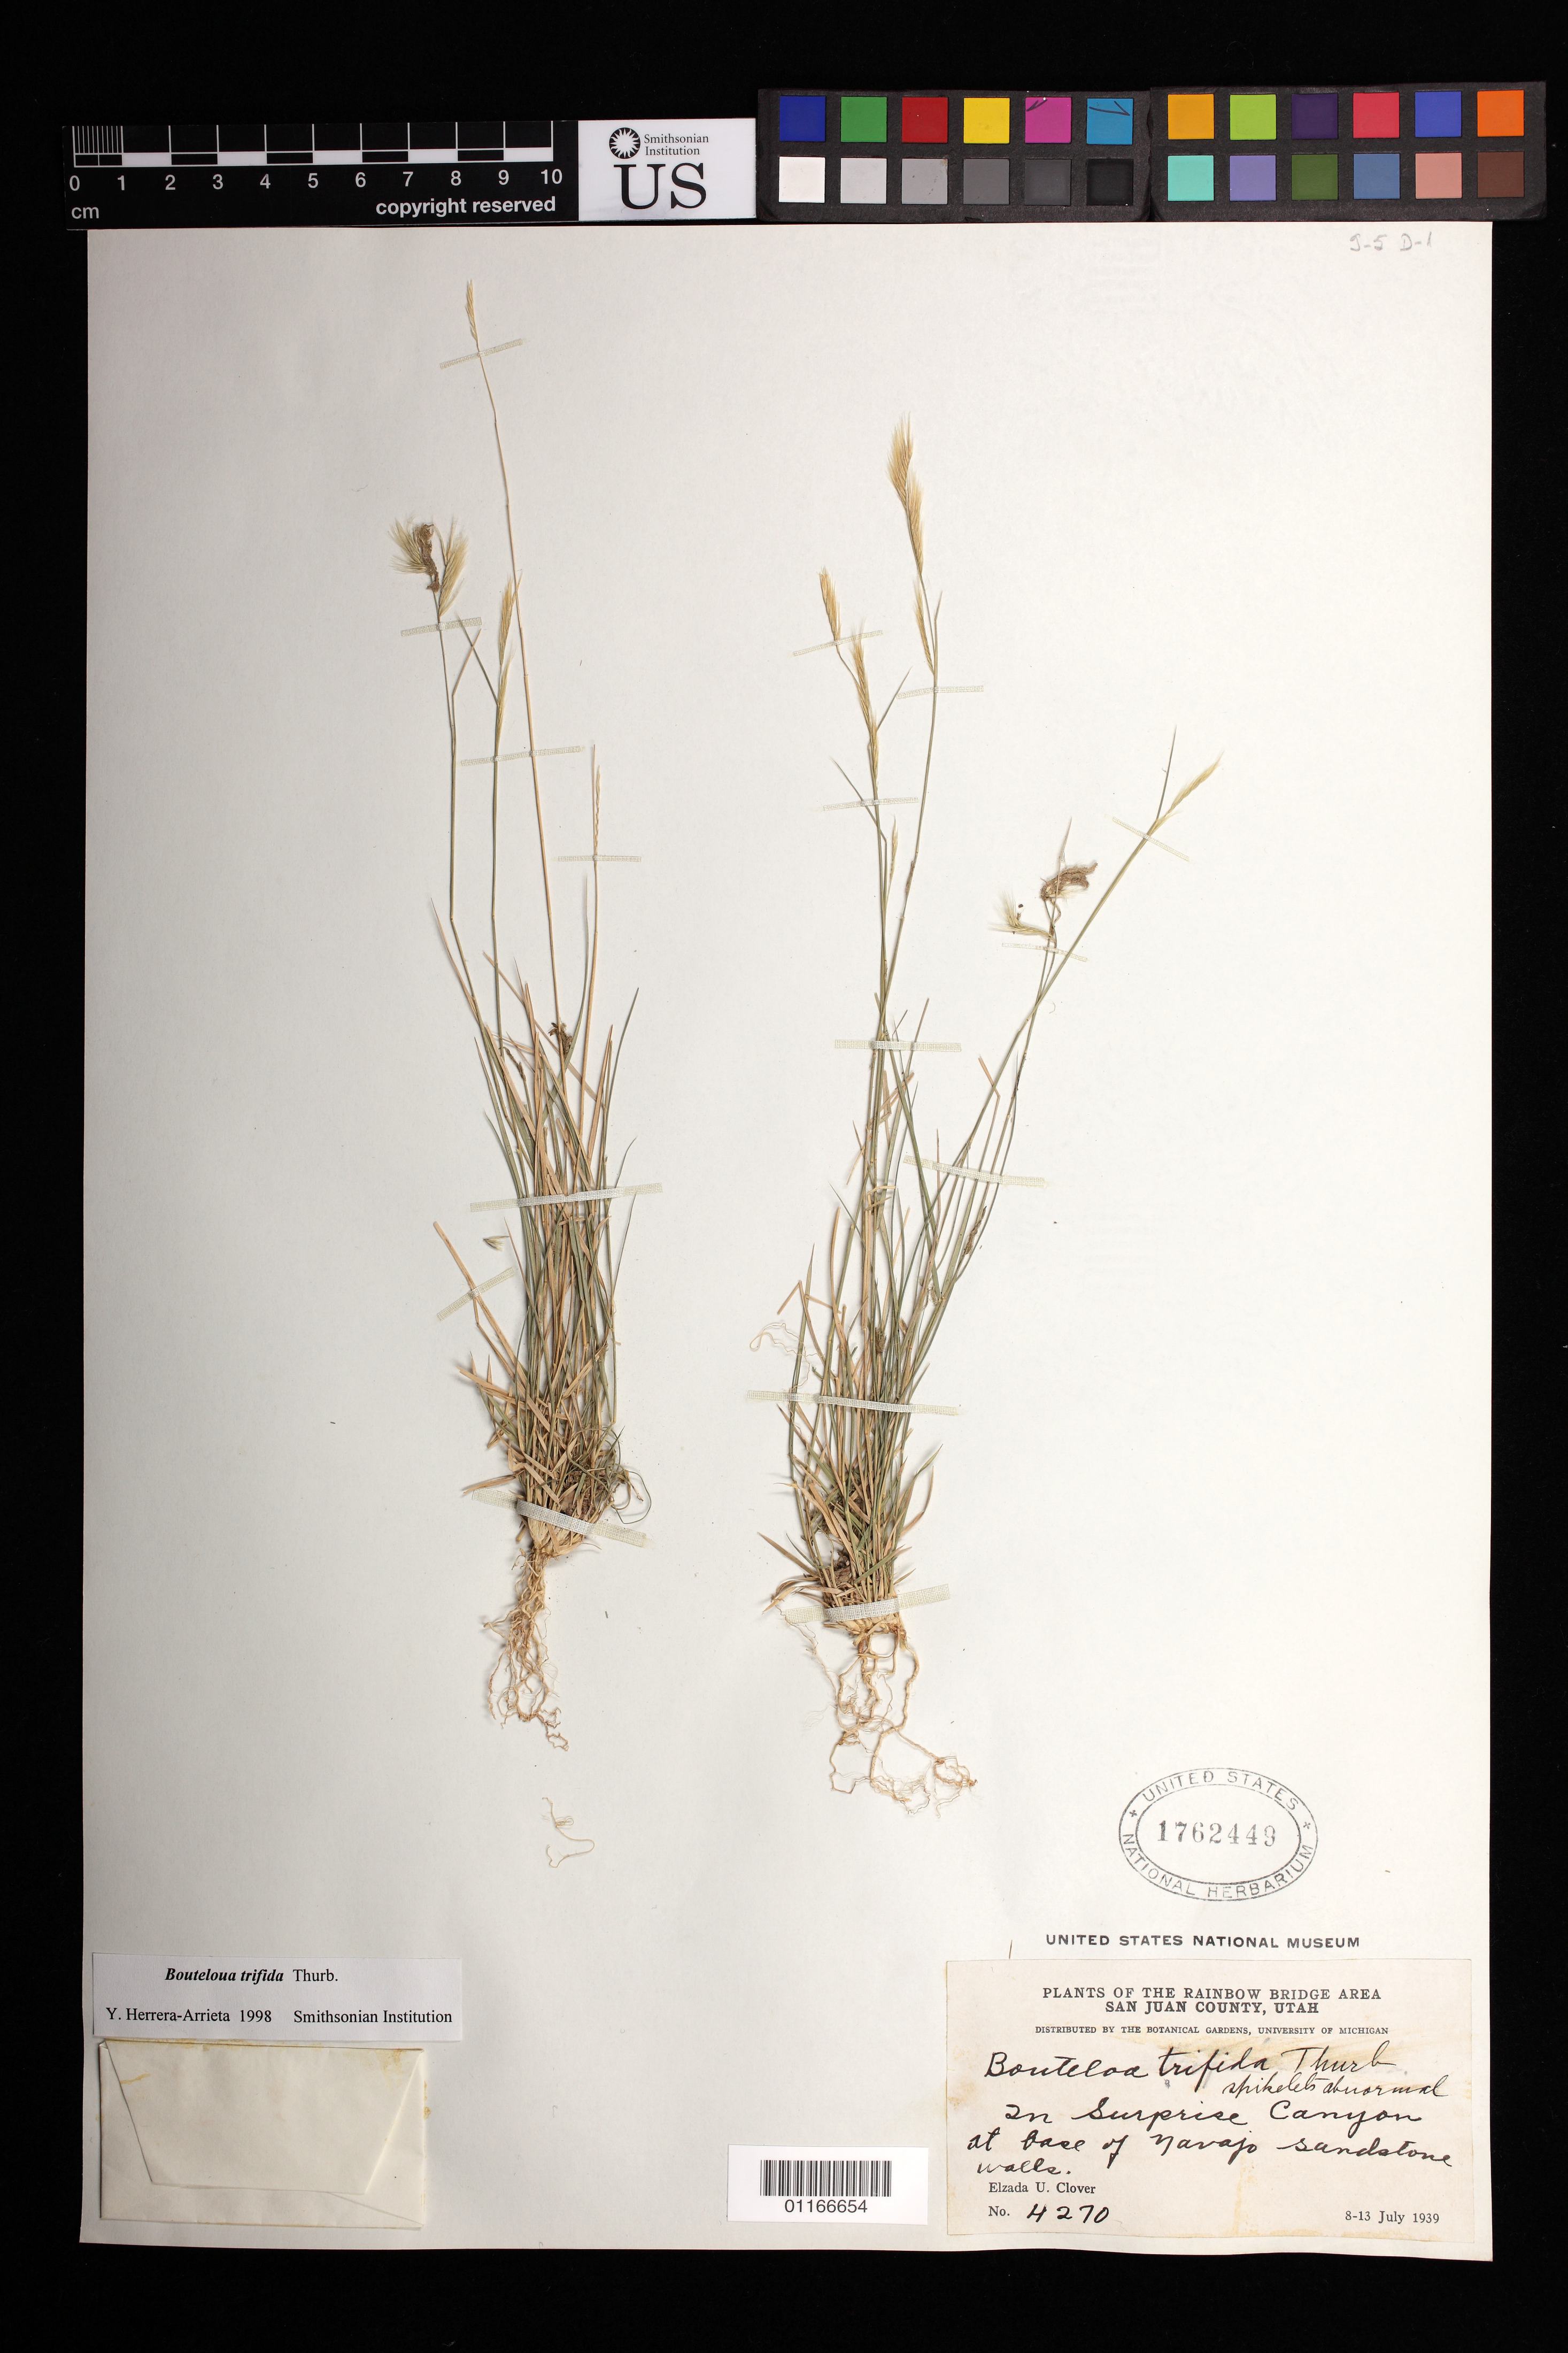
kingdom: Plantae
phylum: Tracheophyta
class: Liliopsida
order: Poales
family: Poaceae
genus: Bouteloua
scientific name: Bouteloua trifida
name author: Thurb.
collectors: E. U. Clover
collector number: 4270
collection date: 1939-07-08/1939-07-13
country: United States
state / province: Utah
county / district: San Juan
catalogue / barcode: US 1762449